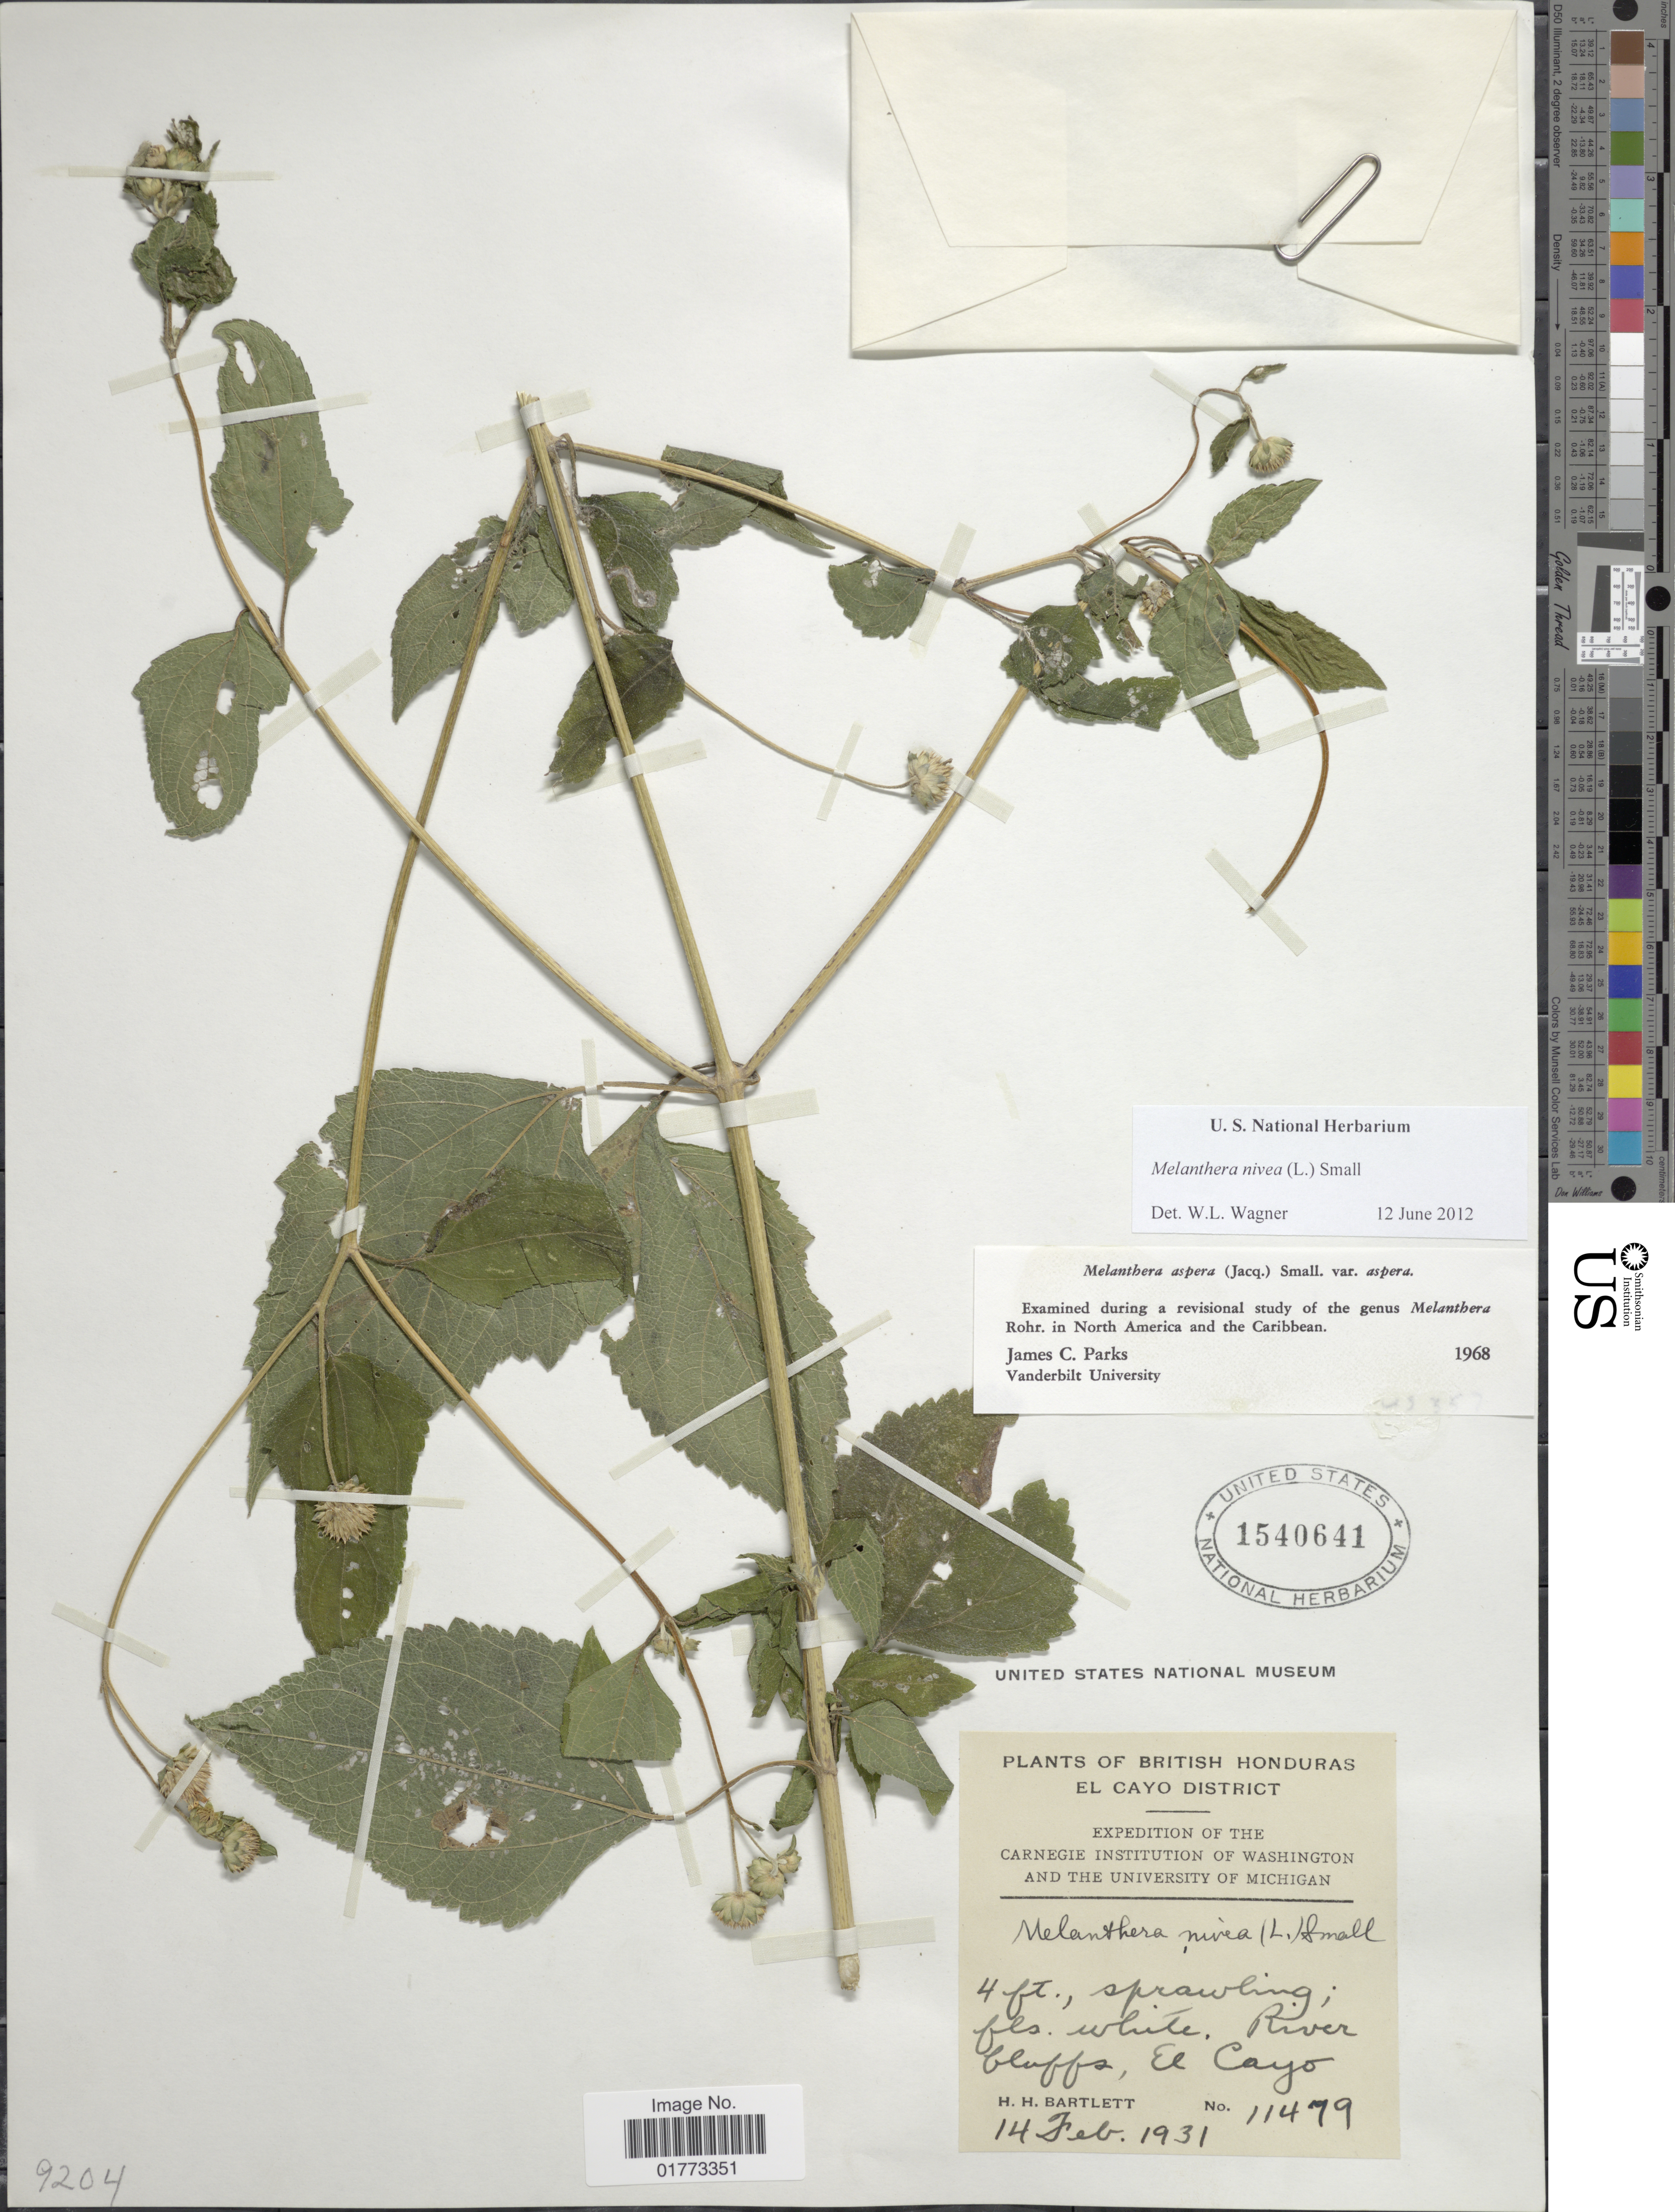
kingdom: Plantae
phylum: Tracheophyta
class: Magnoliopsida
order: Asterales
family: Asteraceae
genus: Melanthera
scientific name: Melanthera nivea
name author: (L.) Small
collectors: H. H. Bartlett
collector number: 11479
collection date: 1931-02-14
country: Belize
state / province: Cayo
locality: British Honduras, River bluffs, El Cayo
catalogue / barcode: US 1540641